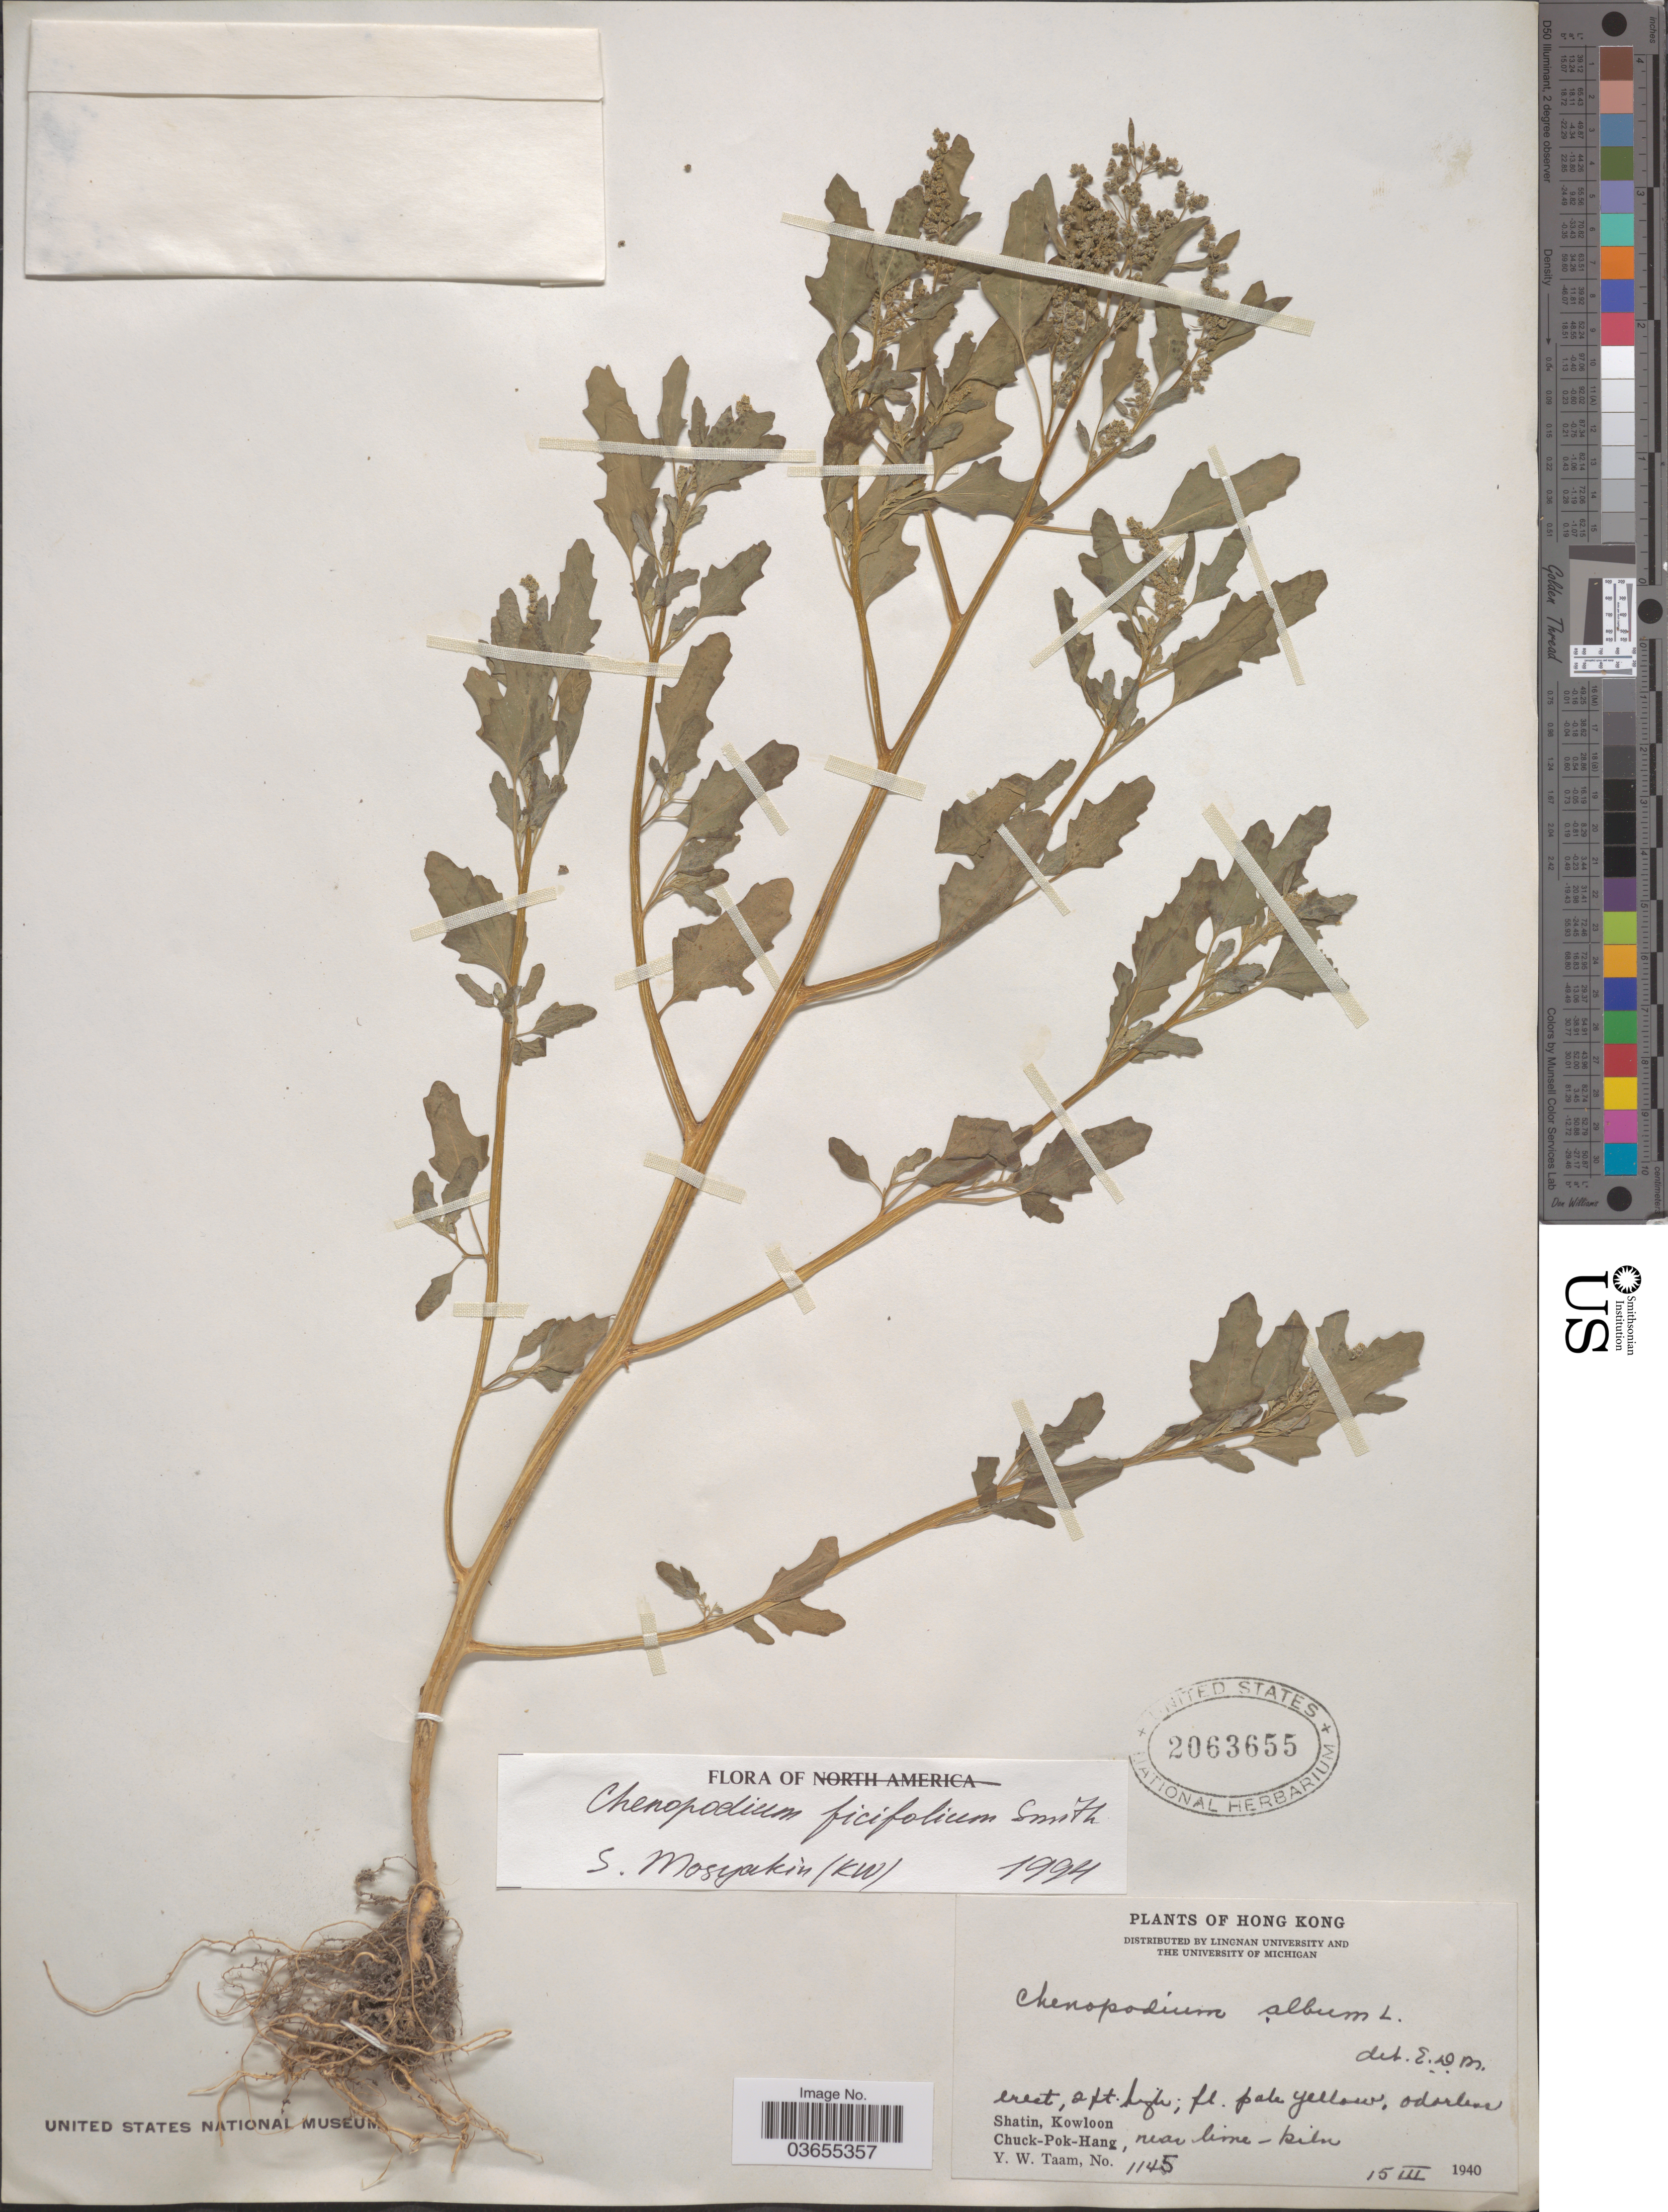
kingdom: Plantae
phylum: Tracheophyta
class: Magnoliopsida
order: Caryophyllales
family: Amaranthaceae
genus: Chenopodium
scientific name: Chenopodium ficifolium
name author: Sm.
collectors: Y. W. Taam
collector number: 1145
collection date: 1940-03-15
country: China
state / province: Hong Kong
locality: Shatin, Kowloon. Chuck-Pok-Hang, near lime-kiln.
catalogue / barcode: US 2063655